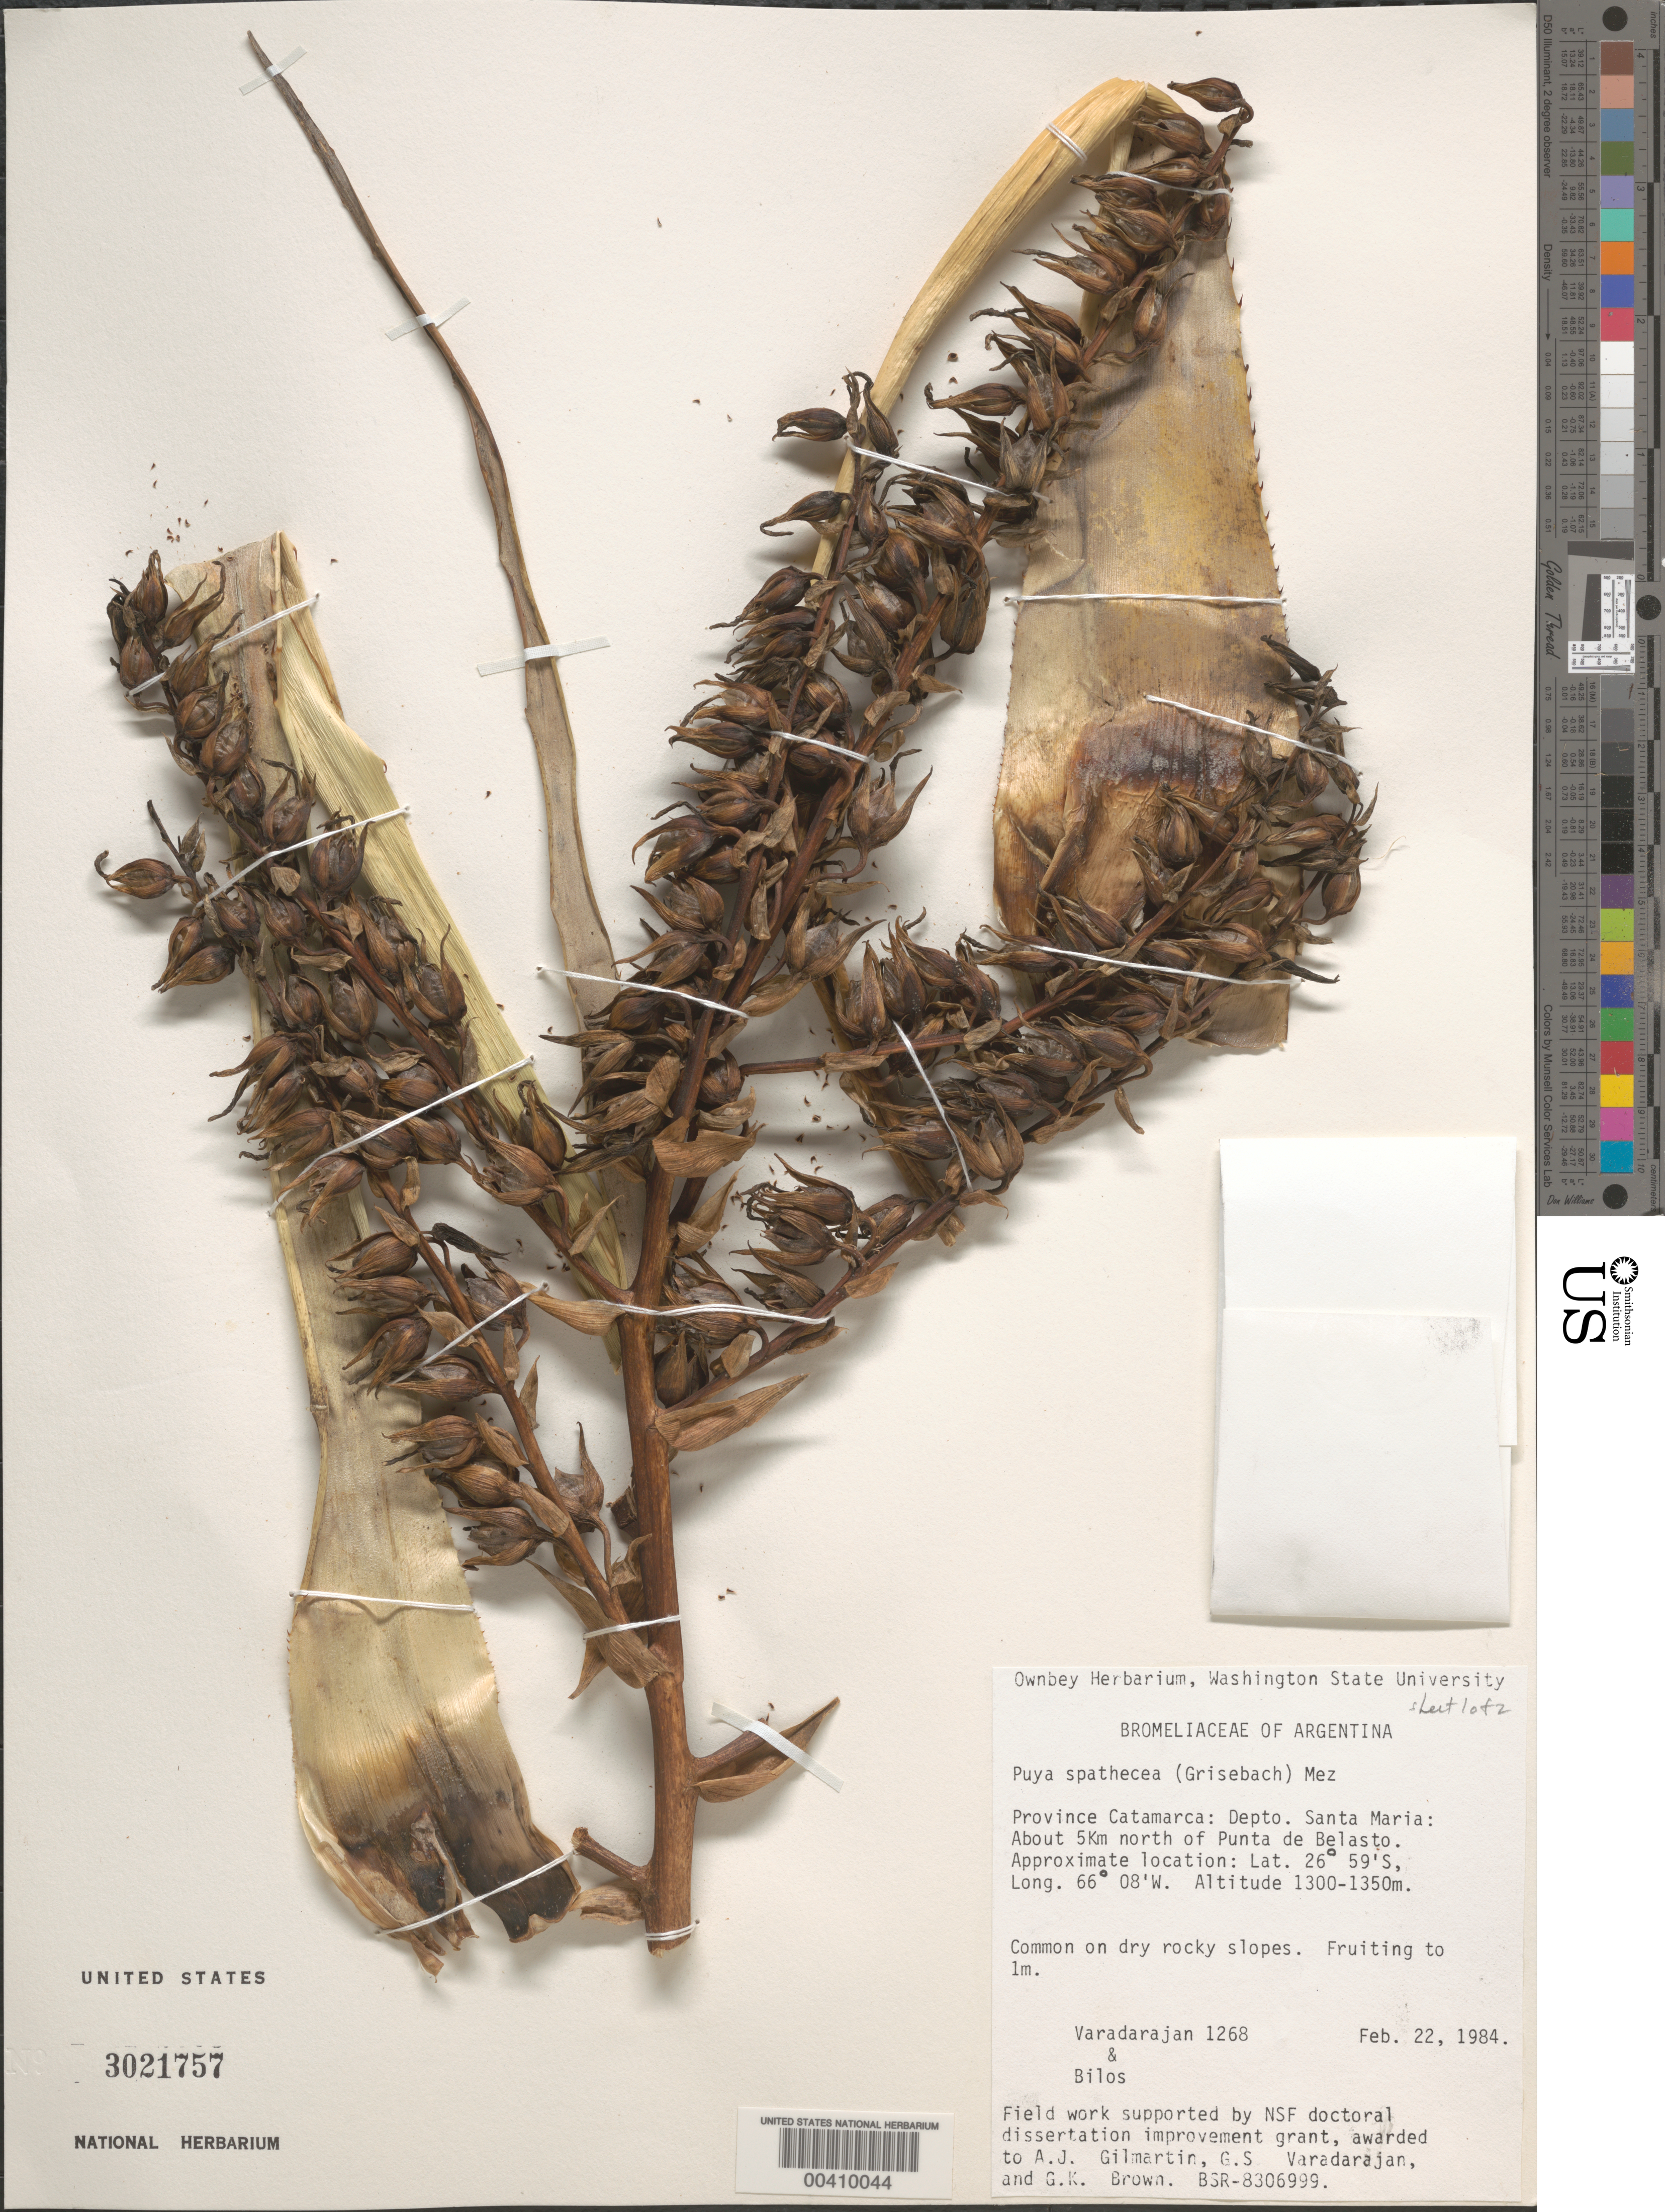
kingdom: Plantae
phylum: Tracheophyta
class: Liliopsida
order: Poales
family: Bromeliaceae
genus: Puya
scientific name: Puya spathacea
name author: (Griseb.) Mez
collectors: G. S. Varadarajan & -. Bilos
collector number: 1268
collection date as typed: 22 Feb 1984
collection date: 1984-02-22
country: Argentina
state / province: Catamarca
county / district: Santa María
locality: About 5 km N of Punta de Belasto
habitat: On dry rocky slopes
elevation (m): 1300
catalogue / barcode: US 3021757